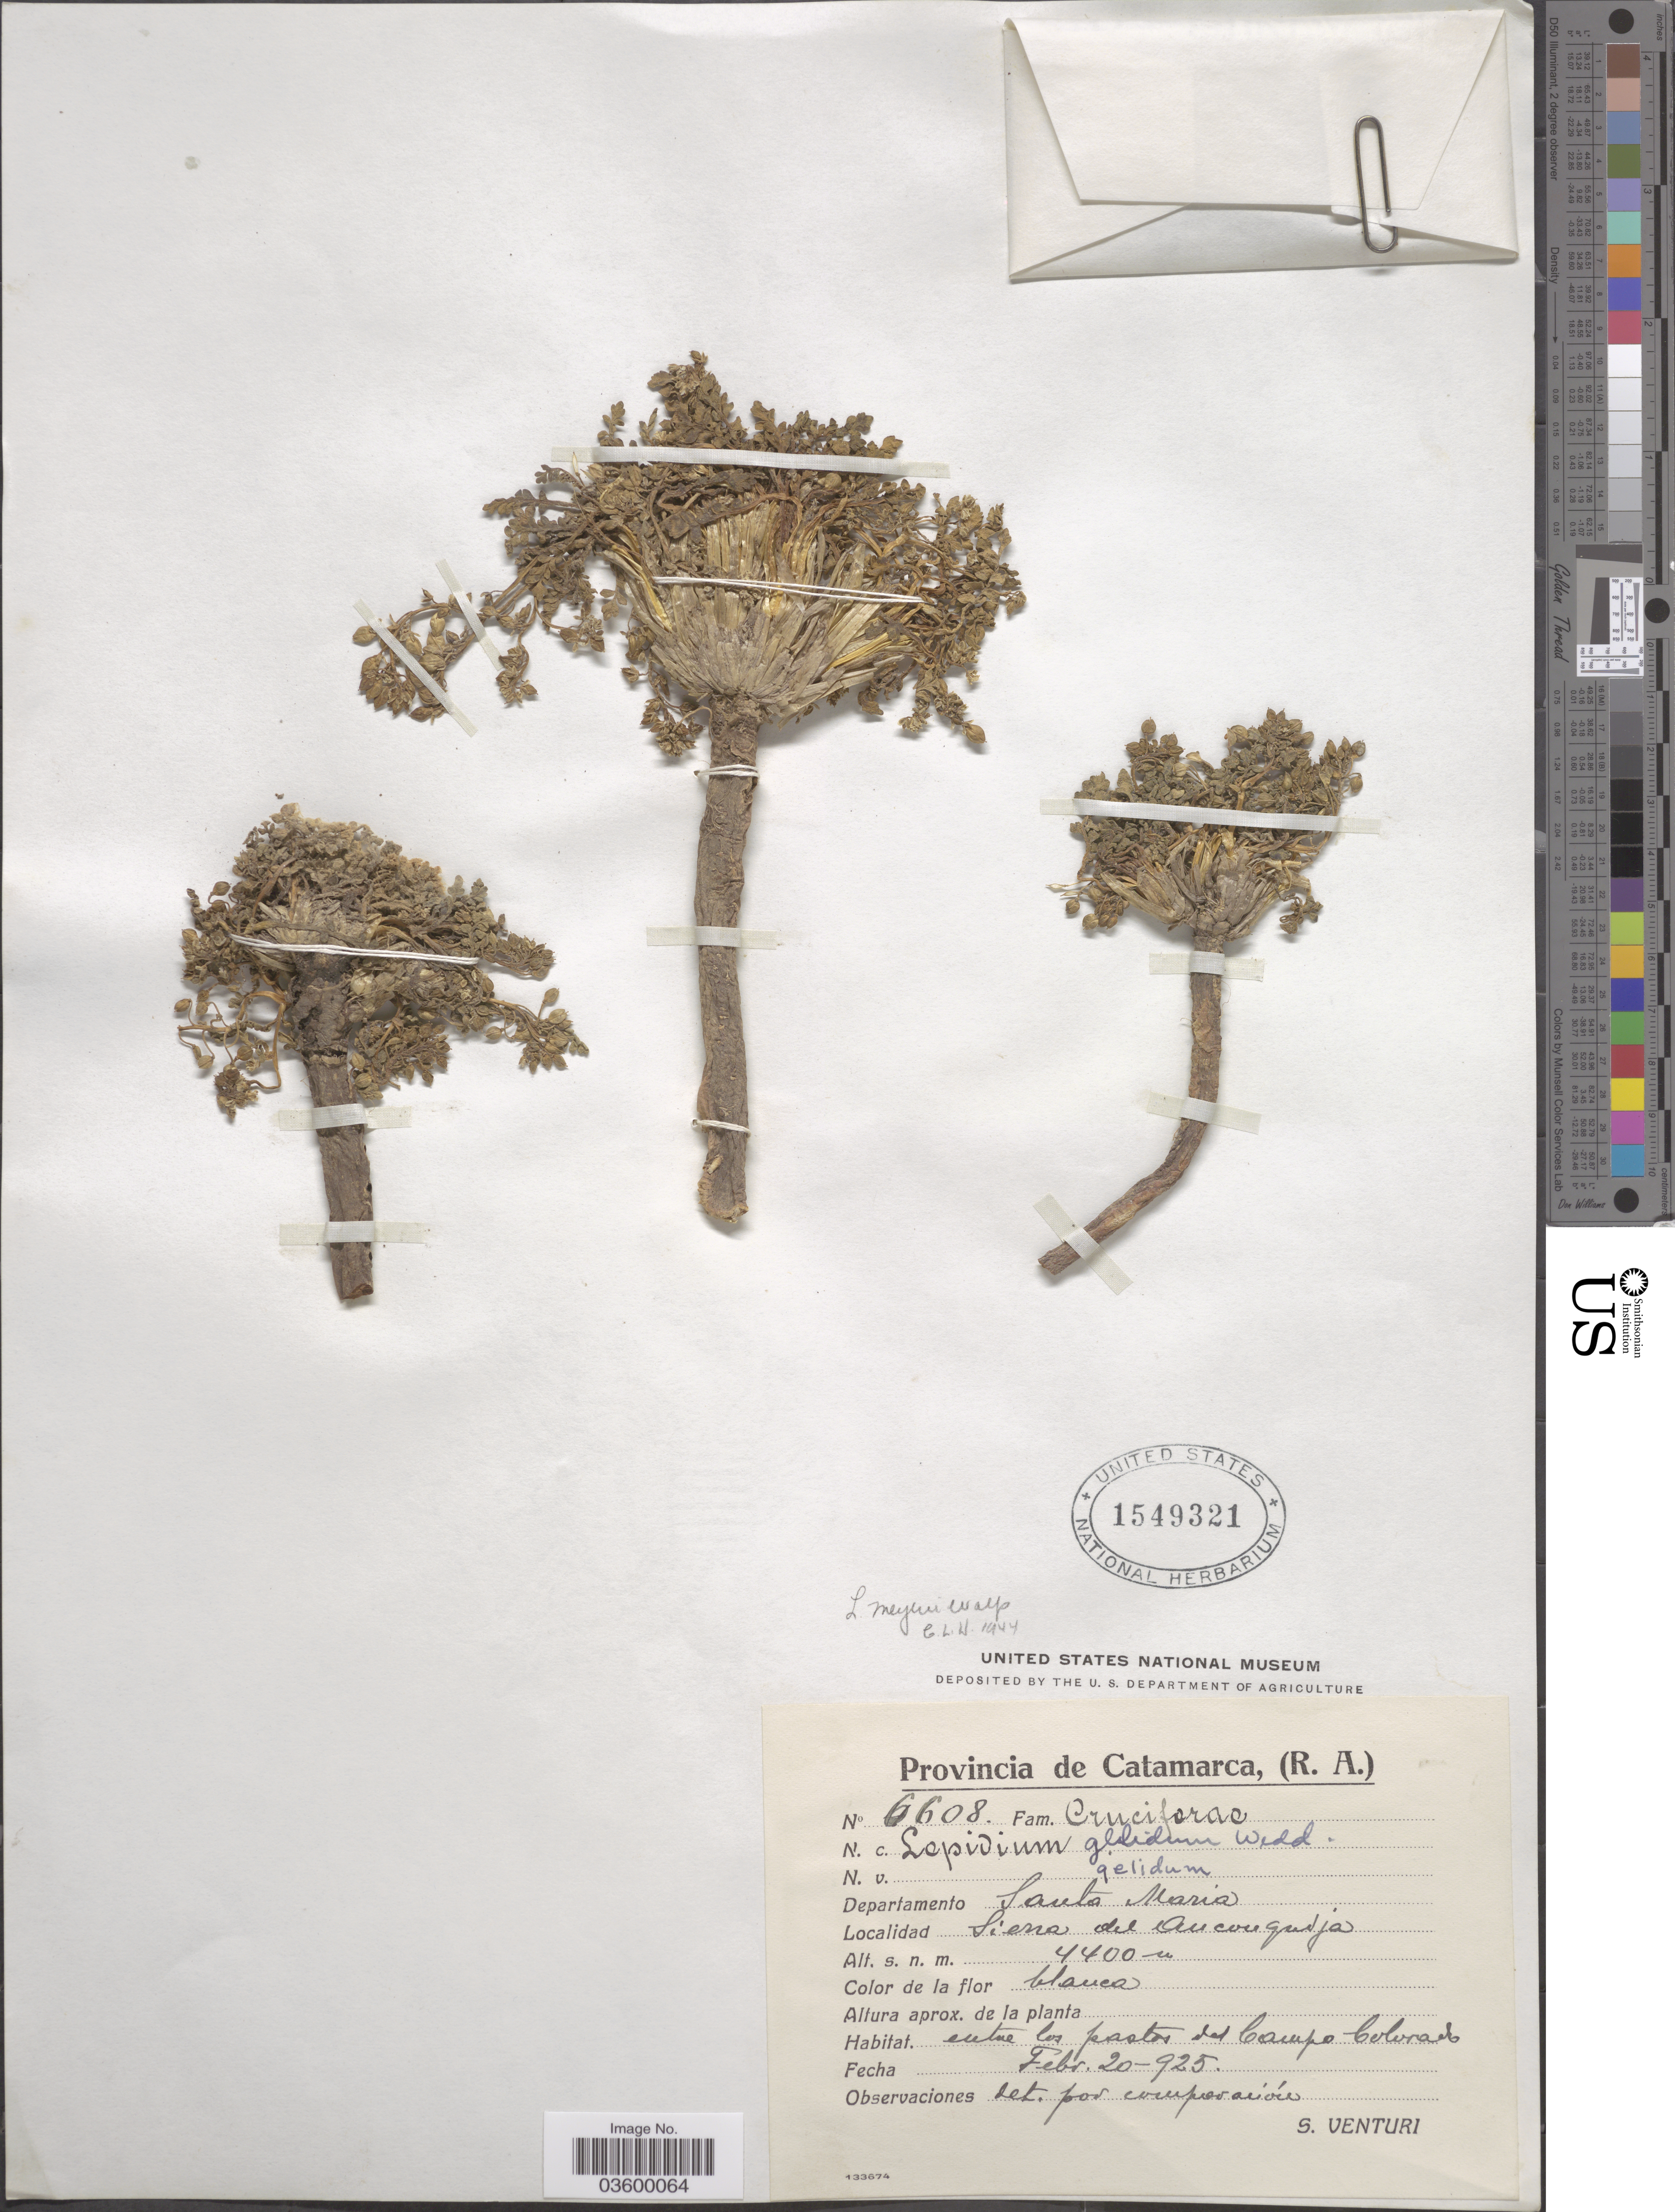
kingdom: Plantae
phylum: Tracheophyta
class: Magnoliopsida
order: Brassicales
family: Brassicaceae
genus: Lepidium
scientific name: Lepidium meyenii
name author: Walp.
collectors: S. Venturi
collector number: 6608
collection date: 1925-02-20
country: Argentina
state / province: Catamarca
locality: Departamento Santa Maria. Sierra del Anconquija.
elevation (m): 4400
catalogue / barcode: US 1549321